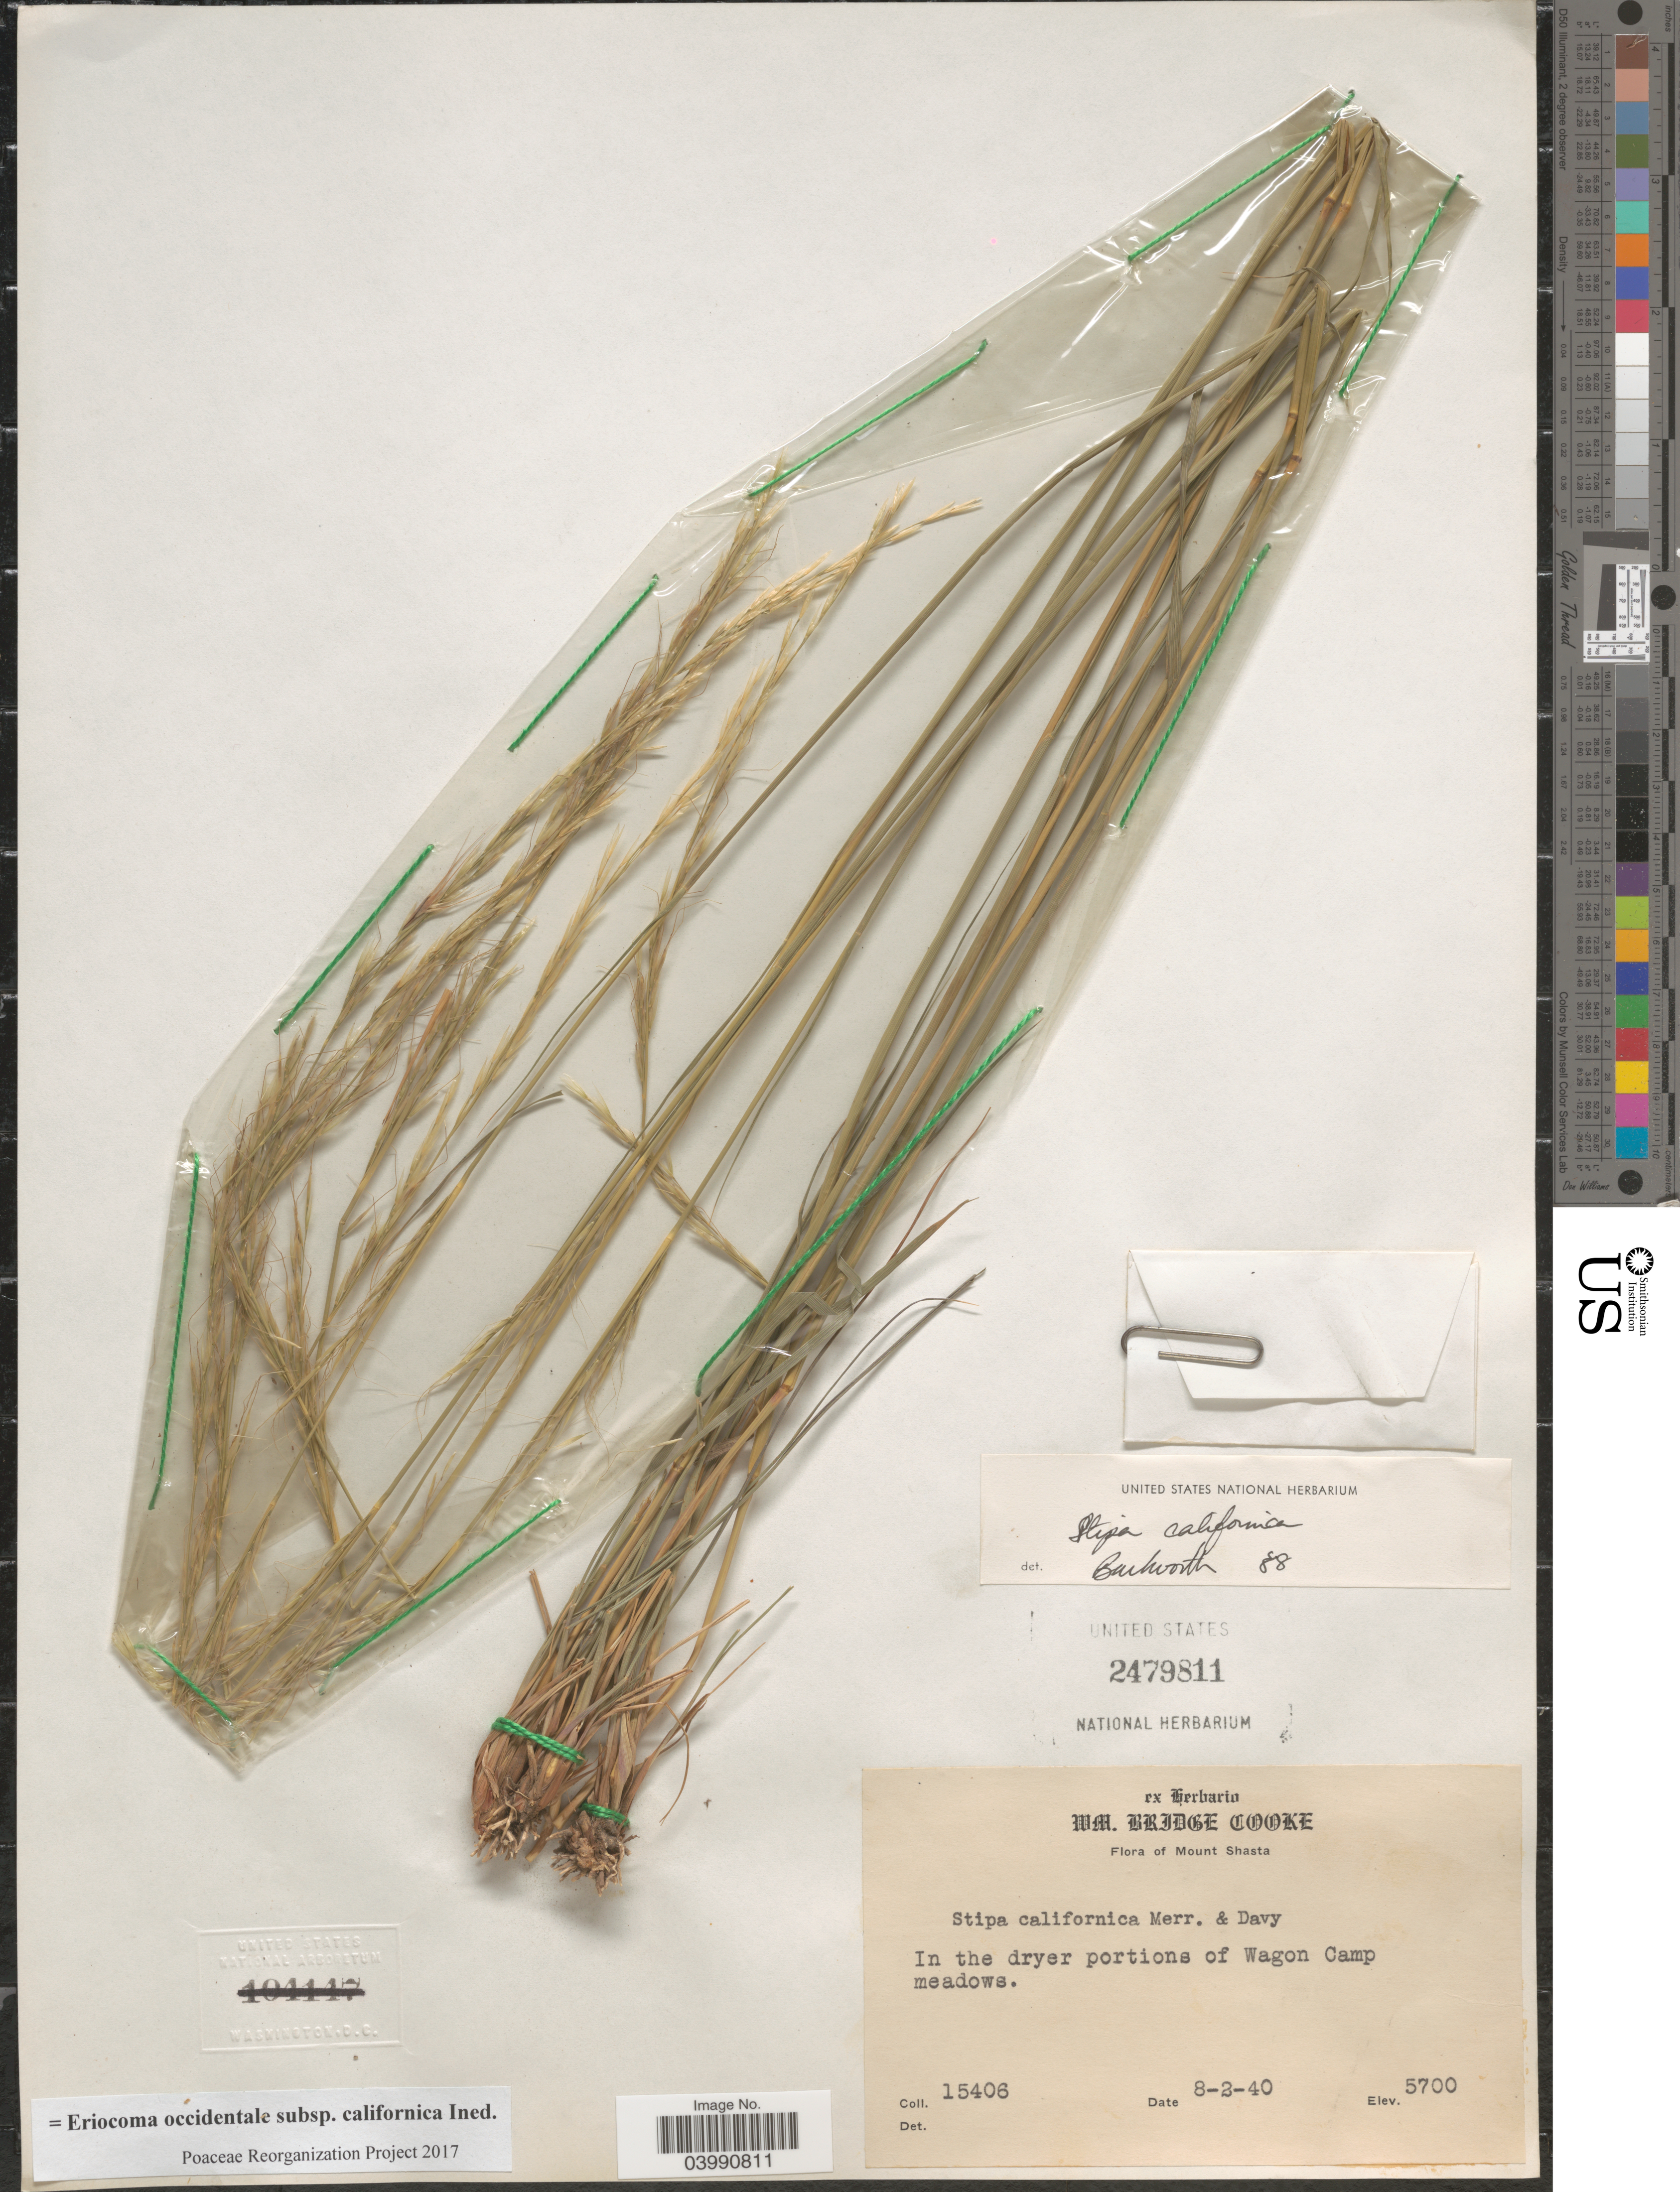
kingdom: Plantae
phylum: Tracheophyta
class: Liliopsida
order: Poales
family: Poaceae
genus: Eriocoma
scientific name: Eriocoma occidentalis subsp. californica ined.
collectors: ex herb. WM. Bridge Cooke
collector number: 15406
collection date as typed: Transcribed d/m/y: 2/8/40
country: United States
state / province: California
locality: Mount Shasta. In the dryer portions of Wagon Camp meadows.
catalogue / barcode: US 2479811